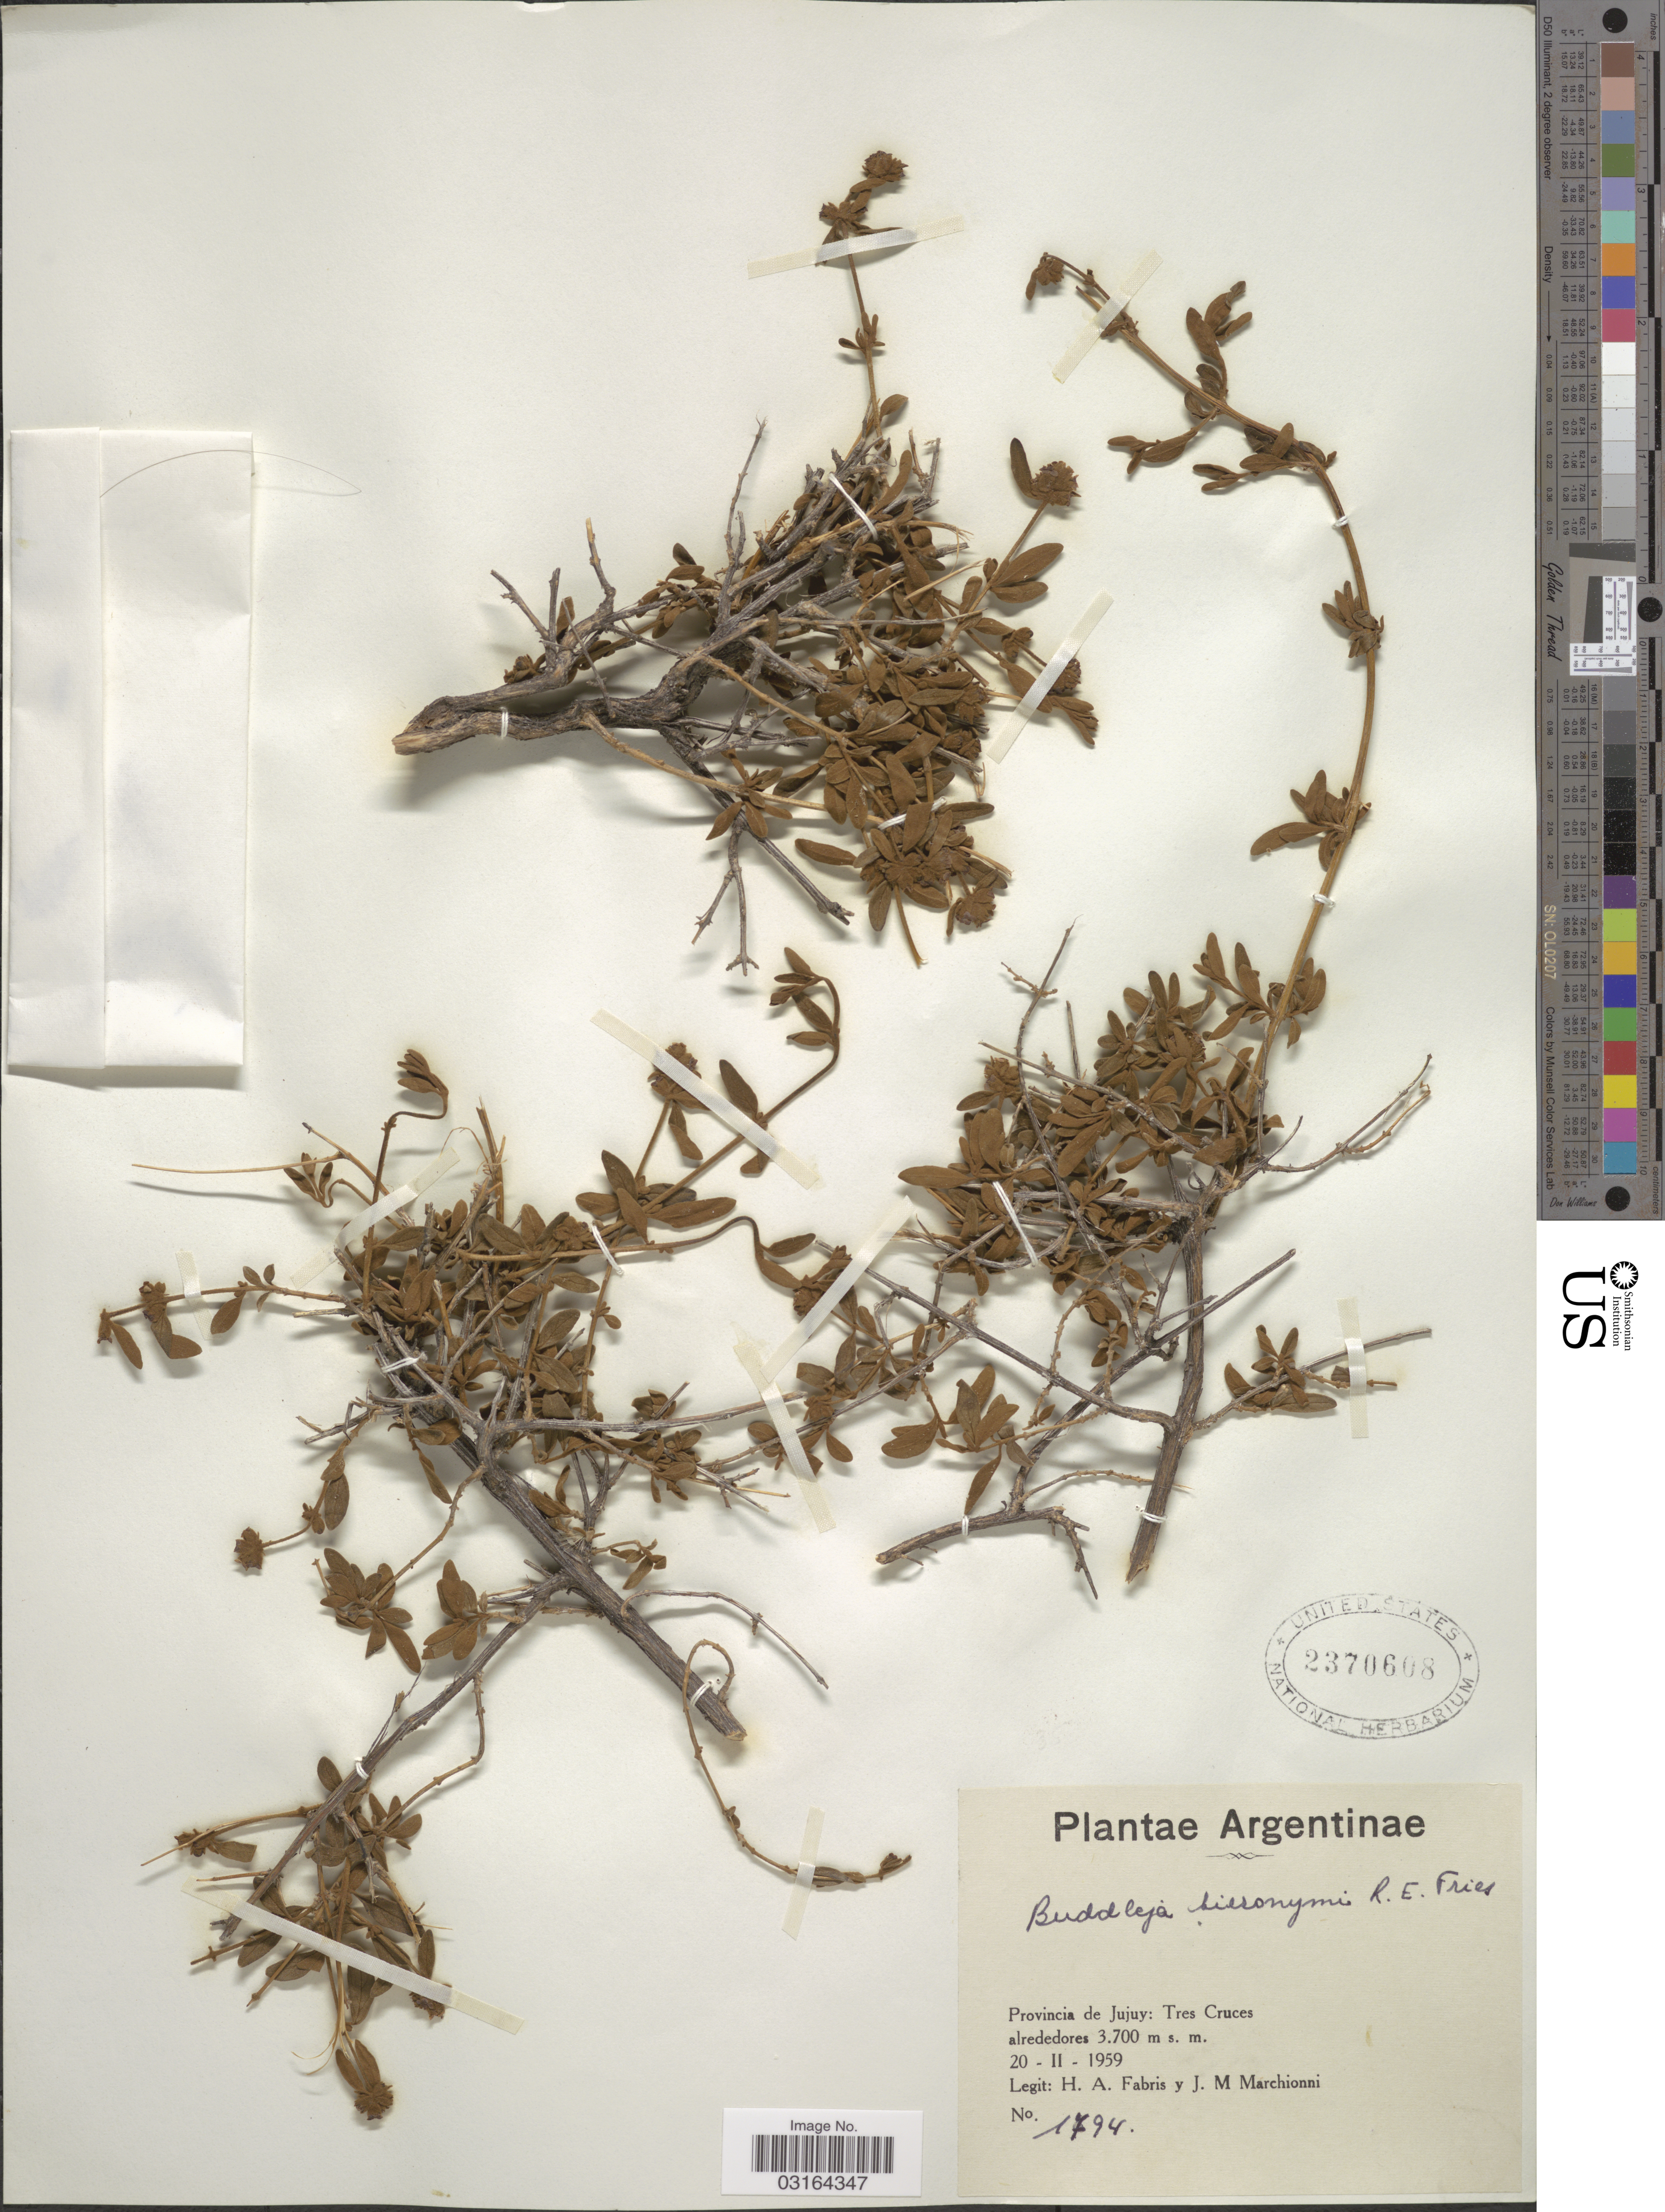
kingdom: Plantae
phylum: Tracheophyta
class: Magnoliopsida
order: Lamiales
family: Scrophulariaceae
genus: Buddleja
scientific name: Buddleja hieronymi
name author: R.E. Fr.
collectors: H. A. Fabris & J. Marchionni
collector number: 1794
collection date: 1959-02-20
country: Argentina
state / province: Jujuy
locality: Tres Cruces.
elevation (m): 3700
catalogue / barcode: US 2370608